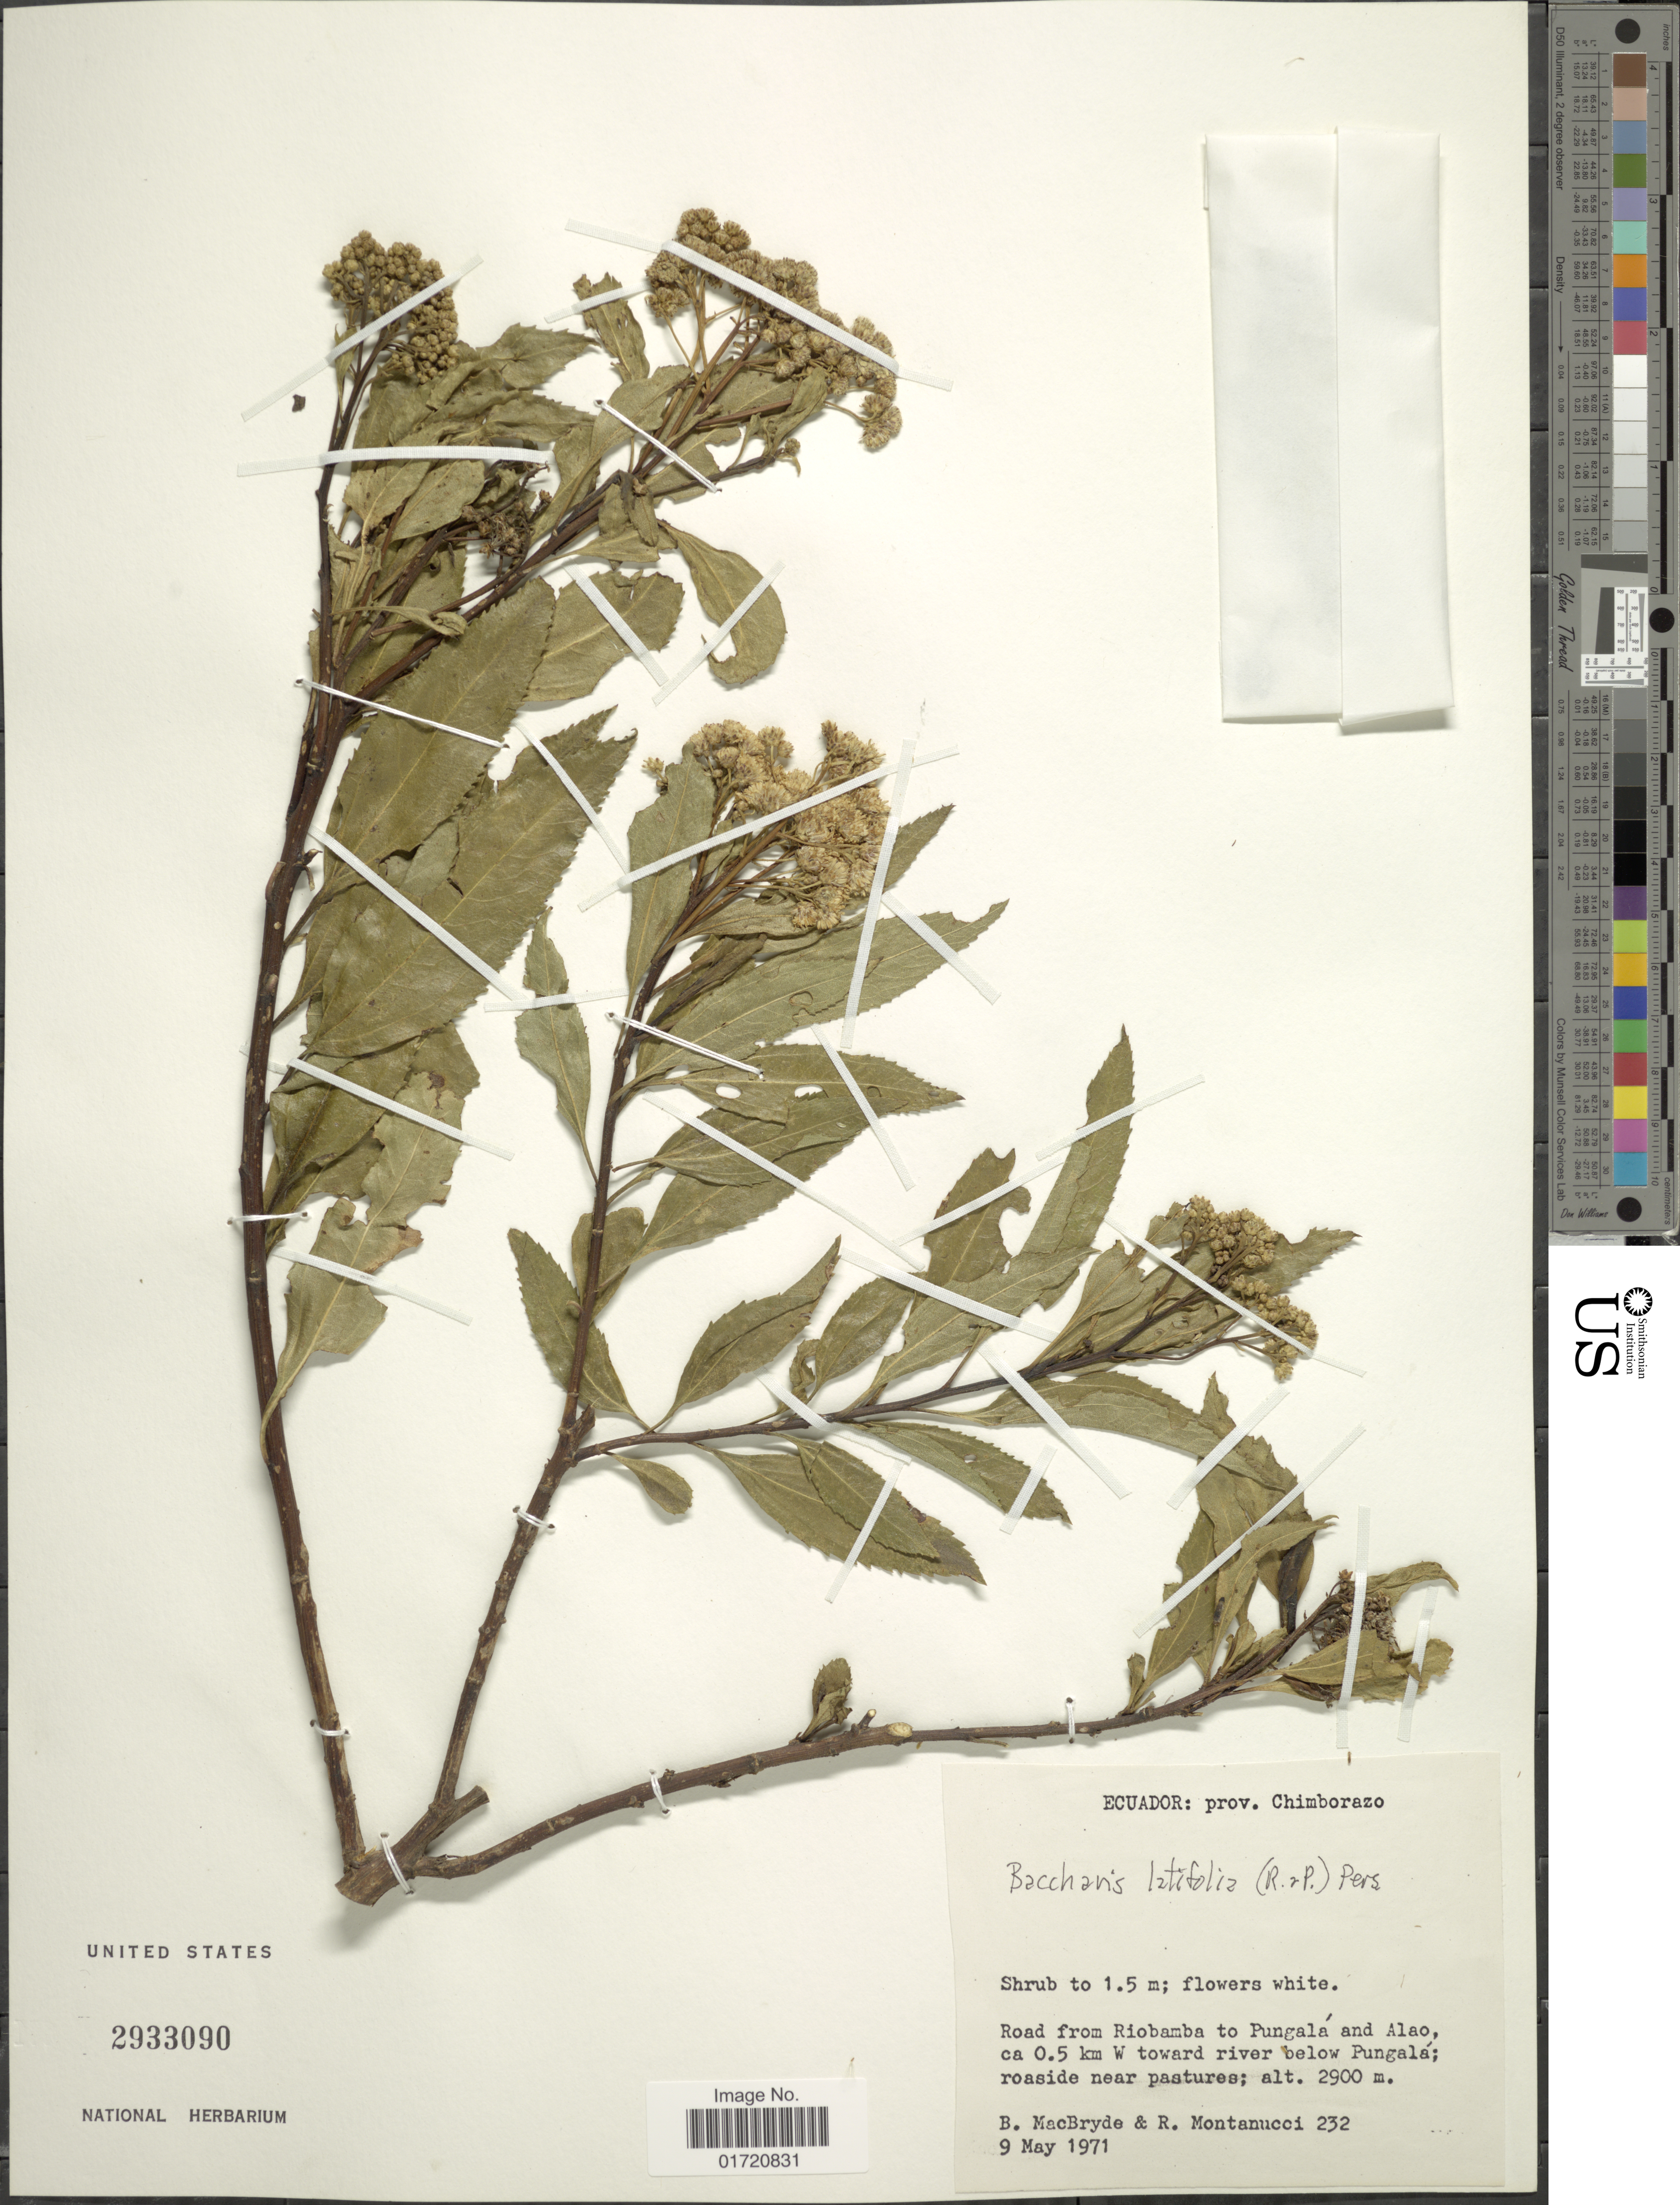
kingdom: Plantae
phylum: Tracheophyta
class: Magnoliopsida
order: Asterales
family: Asteraceae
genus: Baccharis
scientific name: Baccharis latifolia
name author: (Ruiz & Pav.) Pers.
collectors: B. MacBryde & R. Montanucci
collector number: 232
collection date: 1971-05-09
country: Ecuador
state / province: Chimborazo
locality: Road from Riobamba to Pungala and Alao, ca 0.5 km W toward river below Pungala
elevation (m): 2900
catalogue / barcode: US 2933090